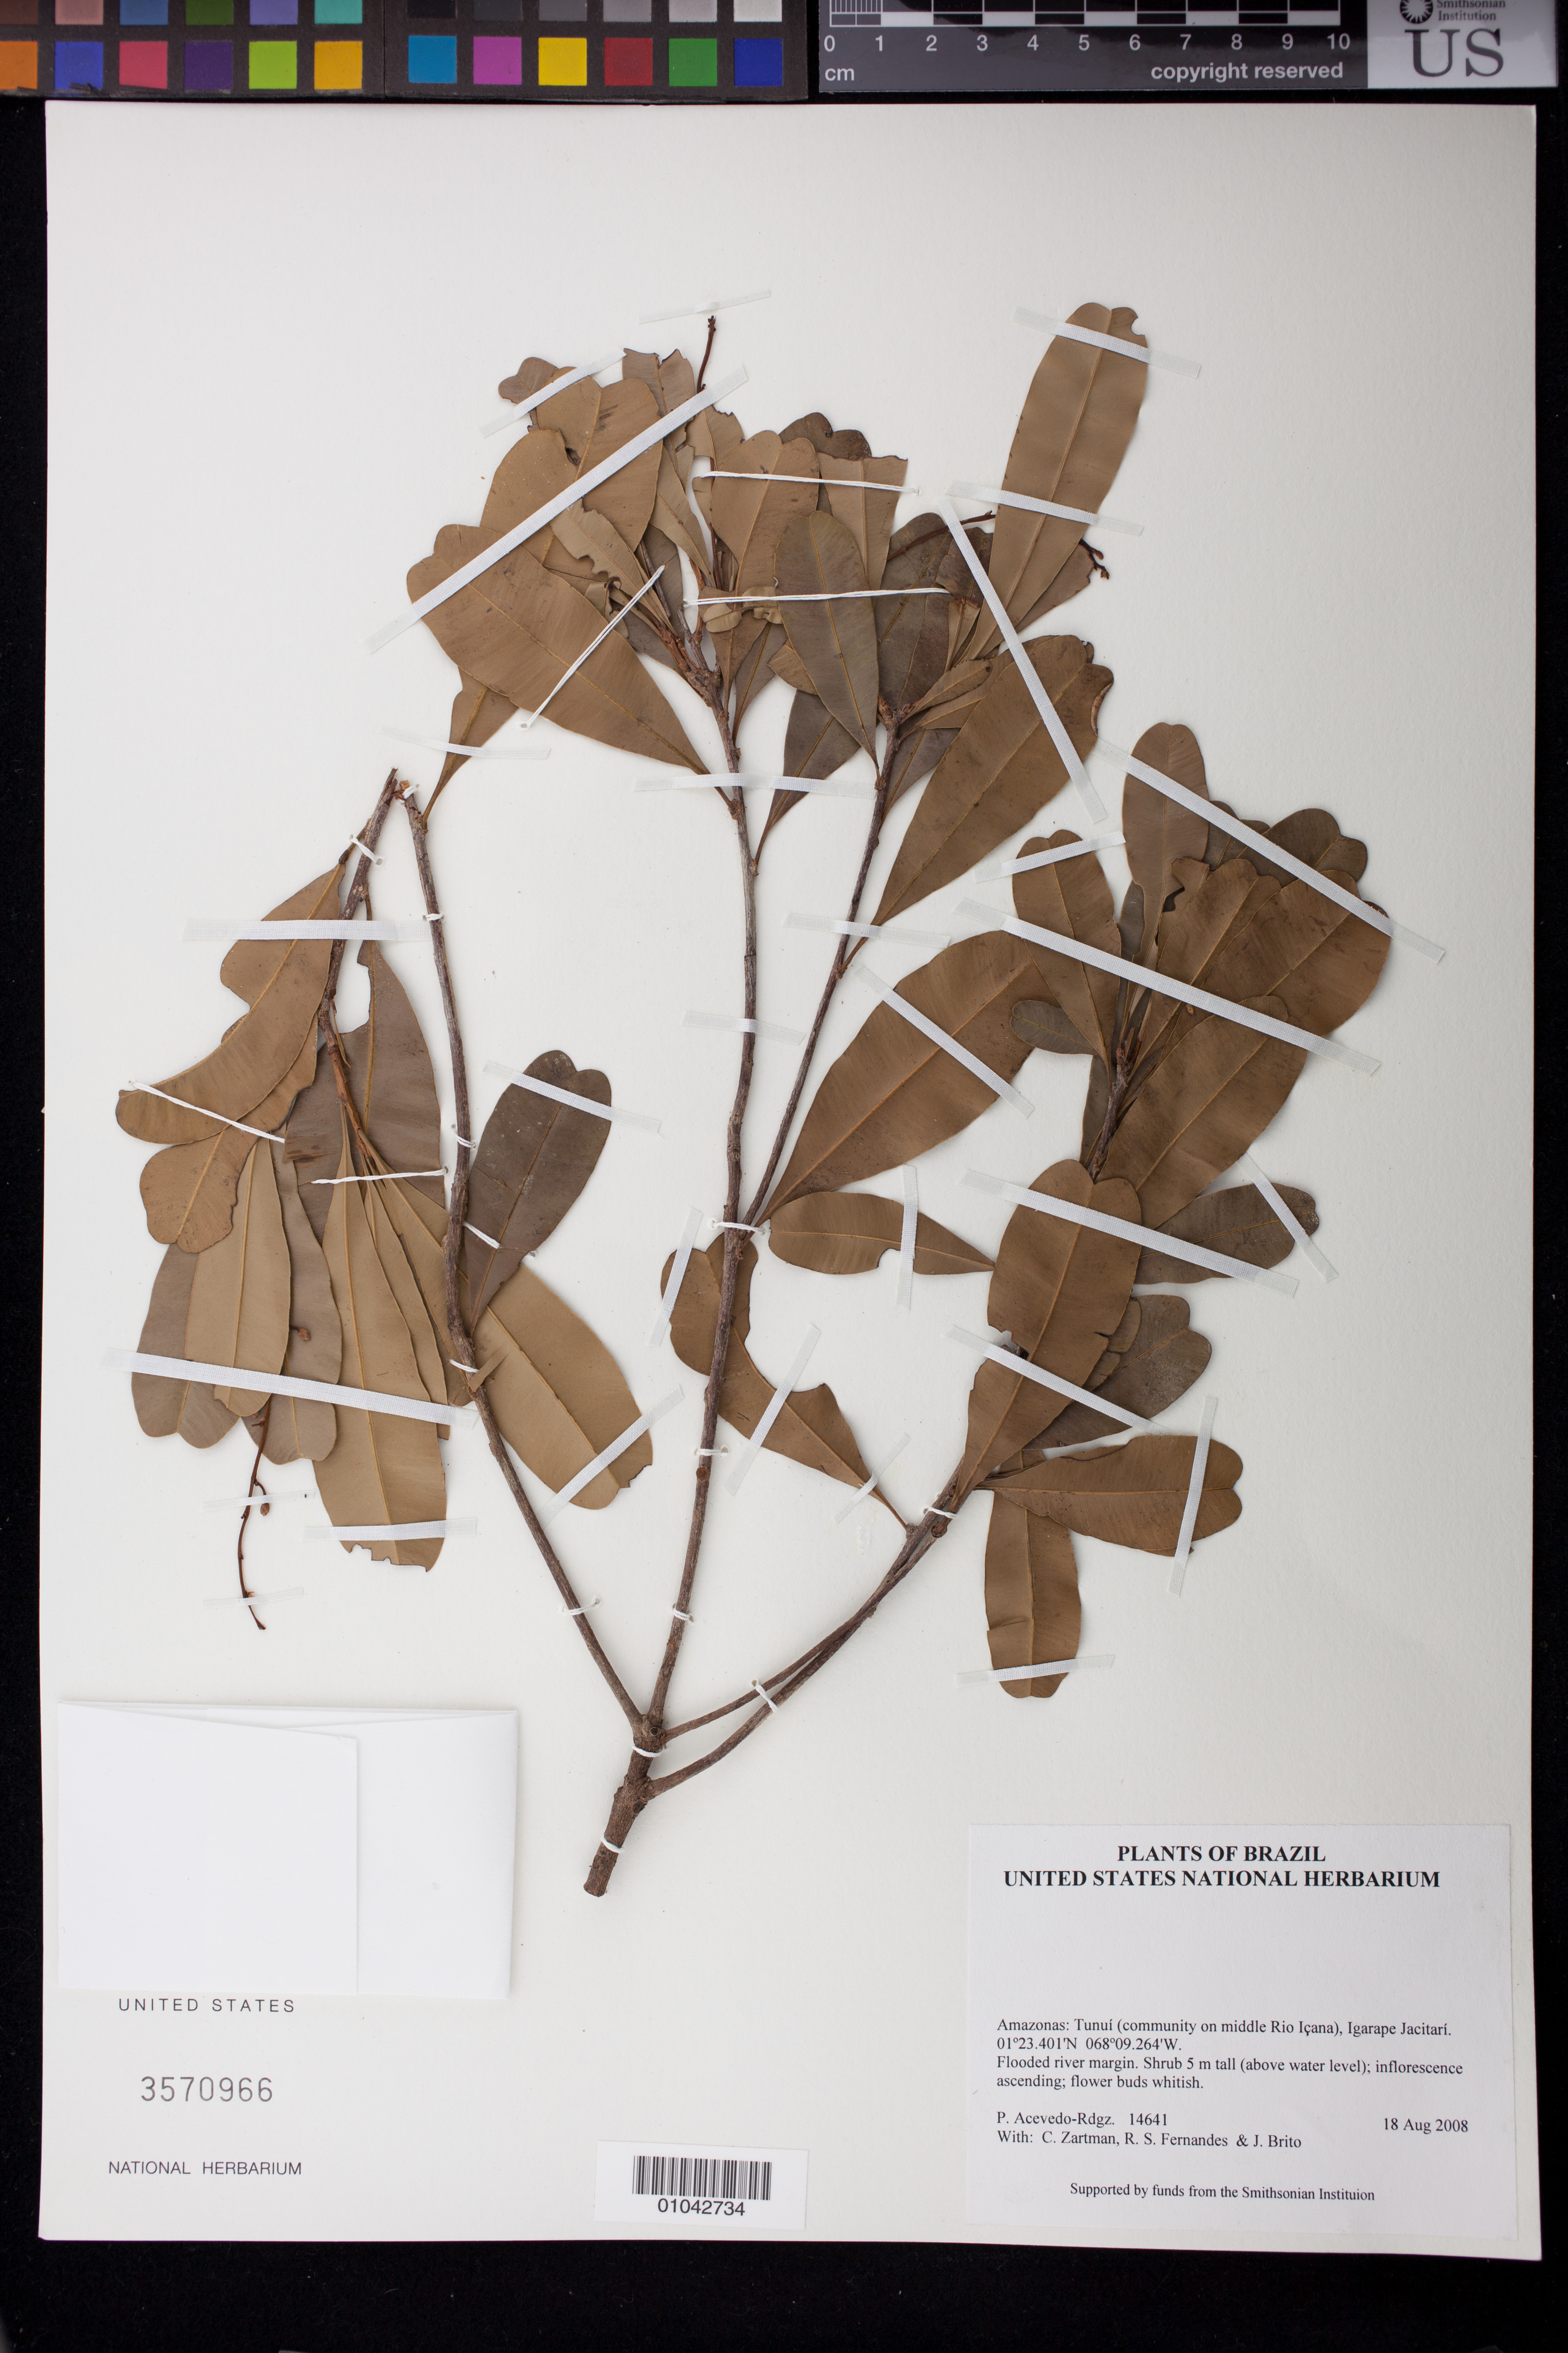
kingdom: Plantae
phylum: Tracheophyta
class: Magnoliopsida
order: Malpighiales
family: Ochnaceae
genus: Blastemanthus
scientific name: Blastemanthus gemmiflorus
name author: (Mart.) Planch.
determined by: Ramos, J. F.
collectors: P. Acevedo-Rodr., C. Zartman, R. Fernandes & J. Brito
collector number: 14641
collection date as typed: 18 Aug 2008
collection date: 2008-08-18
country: Brazil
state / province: Amazonas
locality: Amazonas: Tunuí (community on middle Rio Içana), Igarape Jacitarí.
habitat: Flooded river margin.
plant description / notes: NY, K, MO, US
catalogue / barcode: US 3570966